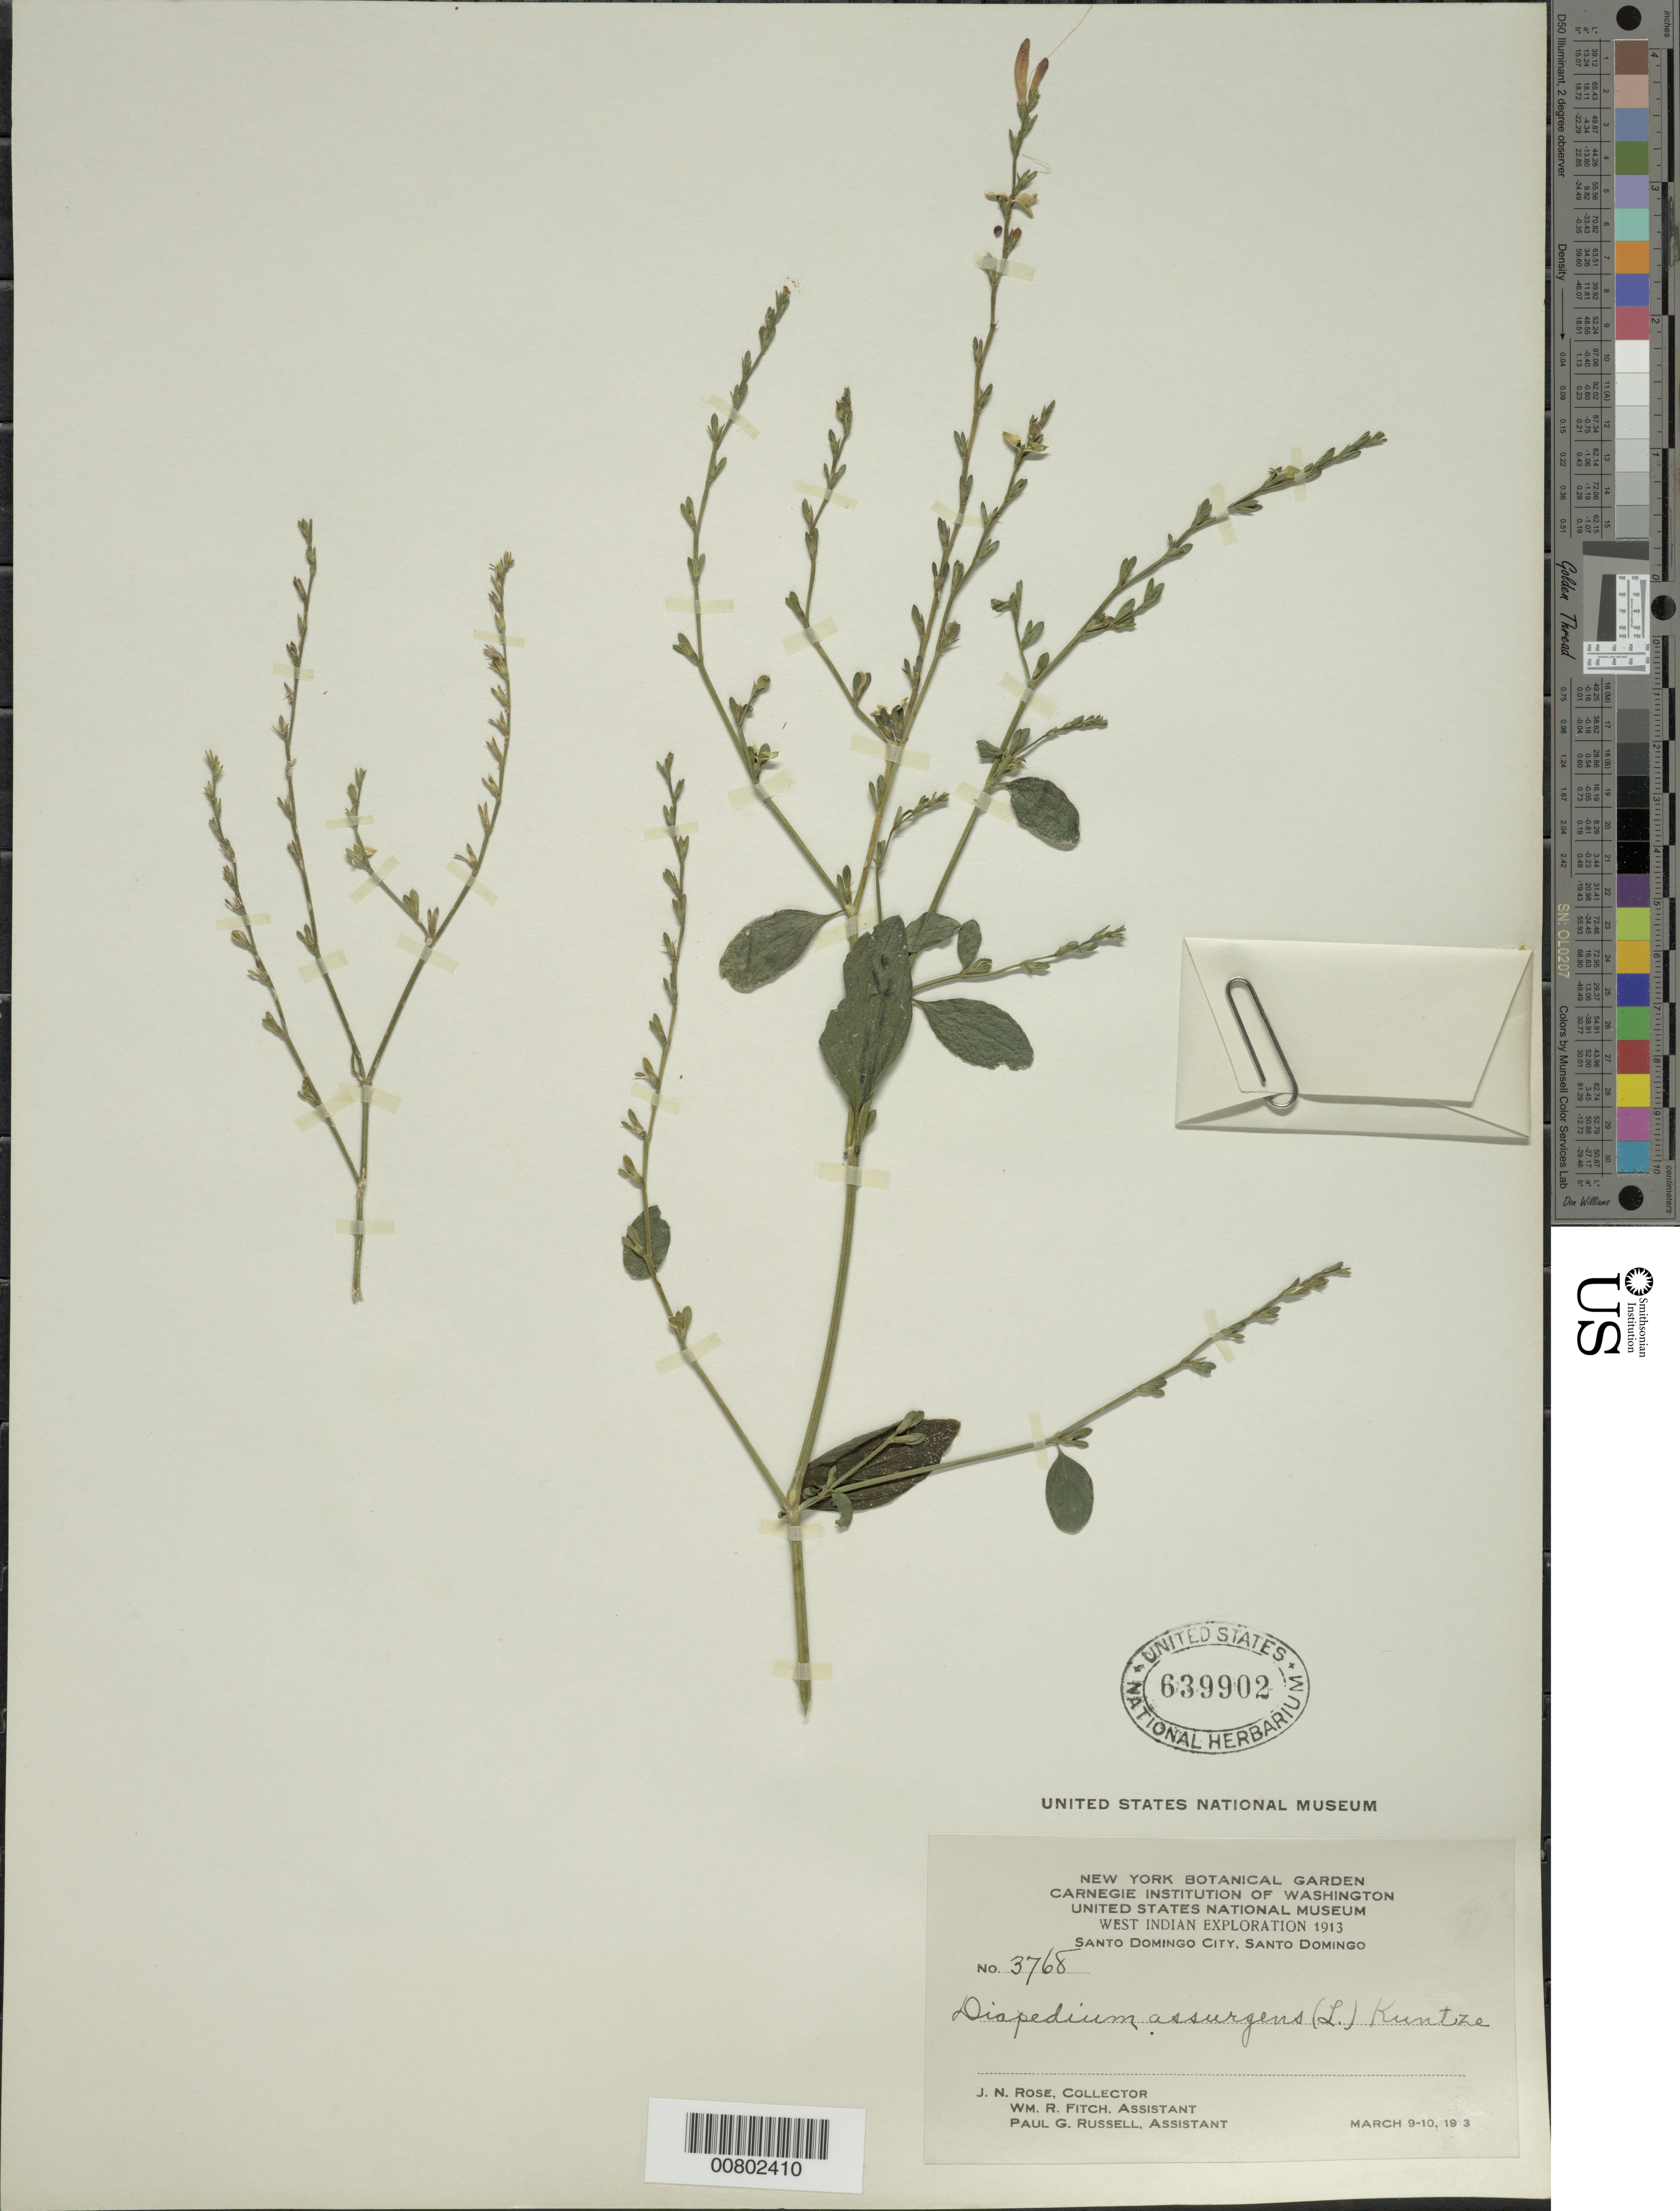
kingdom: Plantae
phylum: Tracheophyta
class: Magnoliopsida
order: Lamiales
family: Acanthaceae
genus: Dicliptera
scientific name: Dicliptera sexangularis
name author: (L.) Juss.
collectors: J. N. Rose, W. R. Fitch & P. G. Russell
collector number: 3768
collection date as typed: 09 Mar 1913 to 10 Mar 1913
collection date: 1913-03-09/1913-03-10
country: Dominican Republic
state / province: Distrito Nacional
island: Hispaniola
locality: Santo Domingo City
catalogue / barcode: US 639902